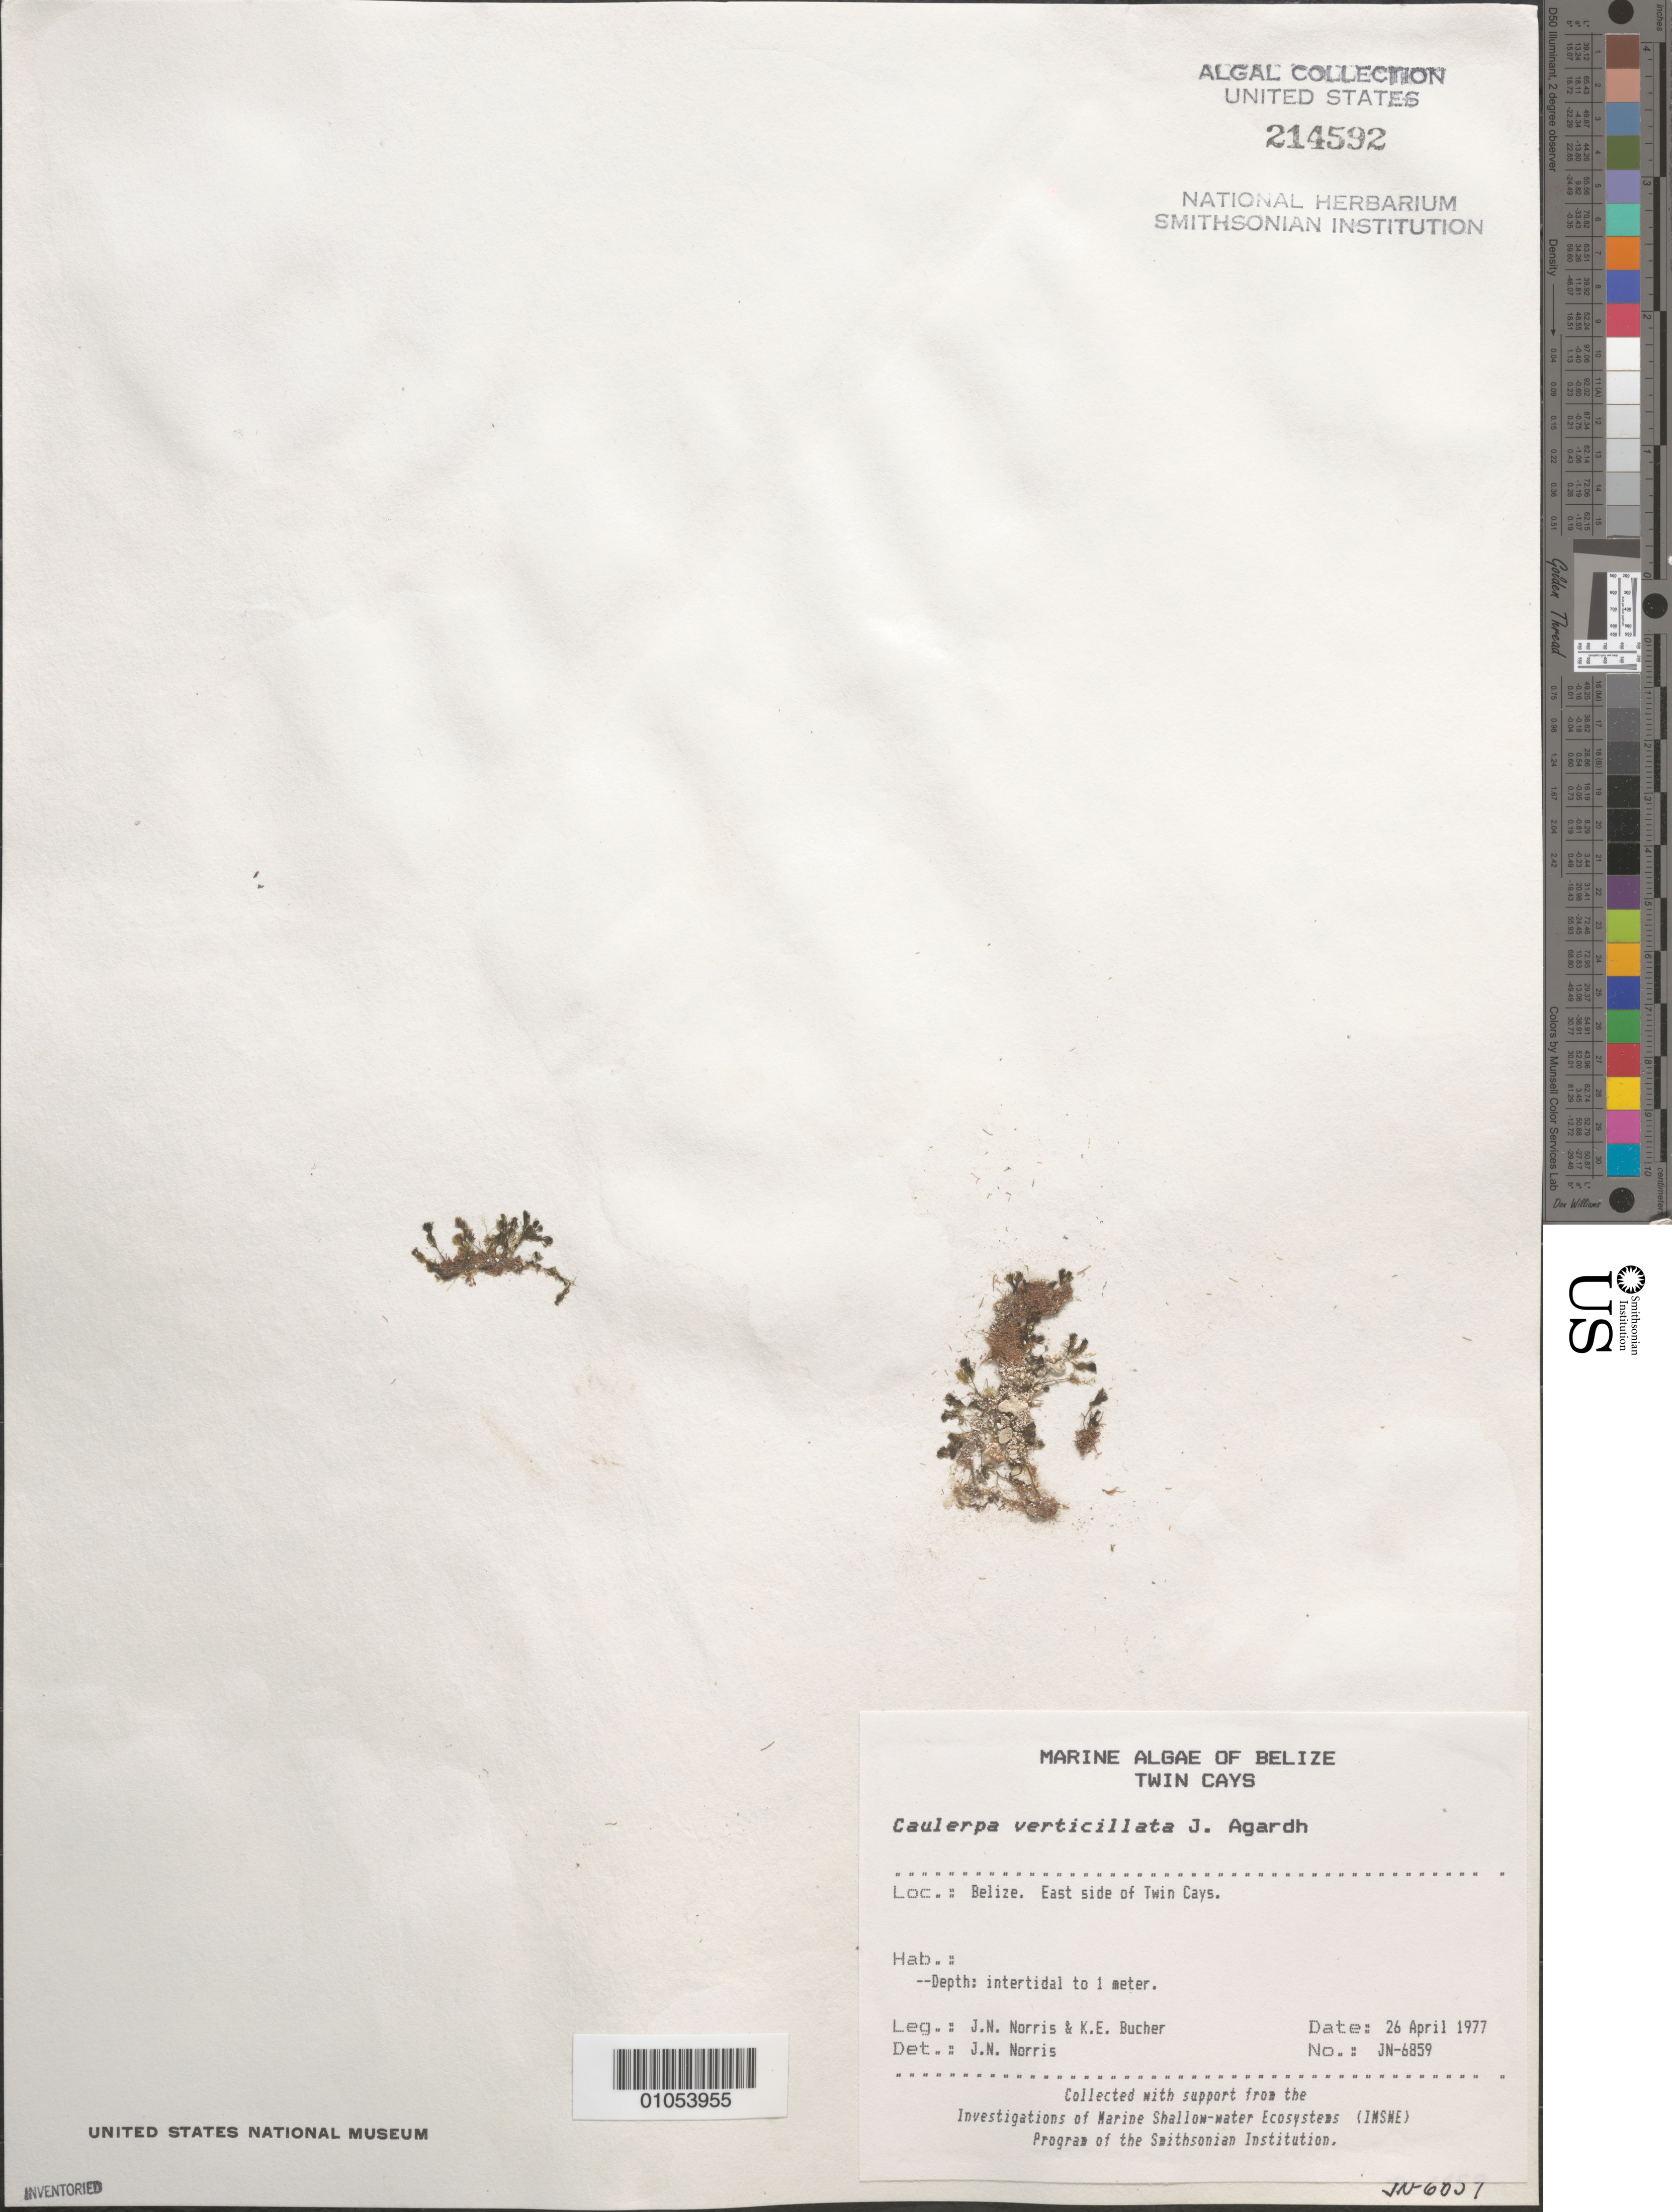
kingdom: Plantae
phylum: Chlorophyta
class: Ulvophyceae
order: Bryopsidales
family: Caulerpaceae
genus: Caulerpa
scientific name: Caulerpa verticillata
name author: J. Agardh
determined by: Norris, James N.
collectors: J. N. Norris & K. E. Bucher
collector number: JN-6859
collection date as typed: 26 Apr 1977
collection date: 1977-04-26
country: Belize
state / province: Stann Creek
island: Twin Cays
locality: East side of Twin Cays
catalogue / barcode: US 214592